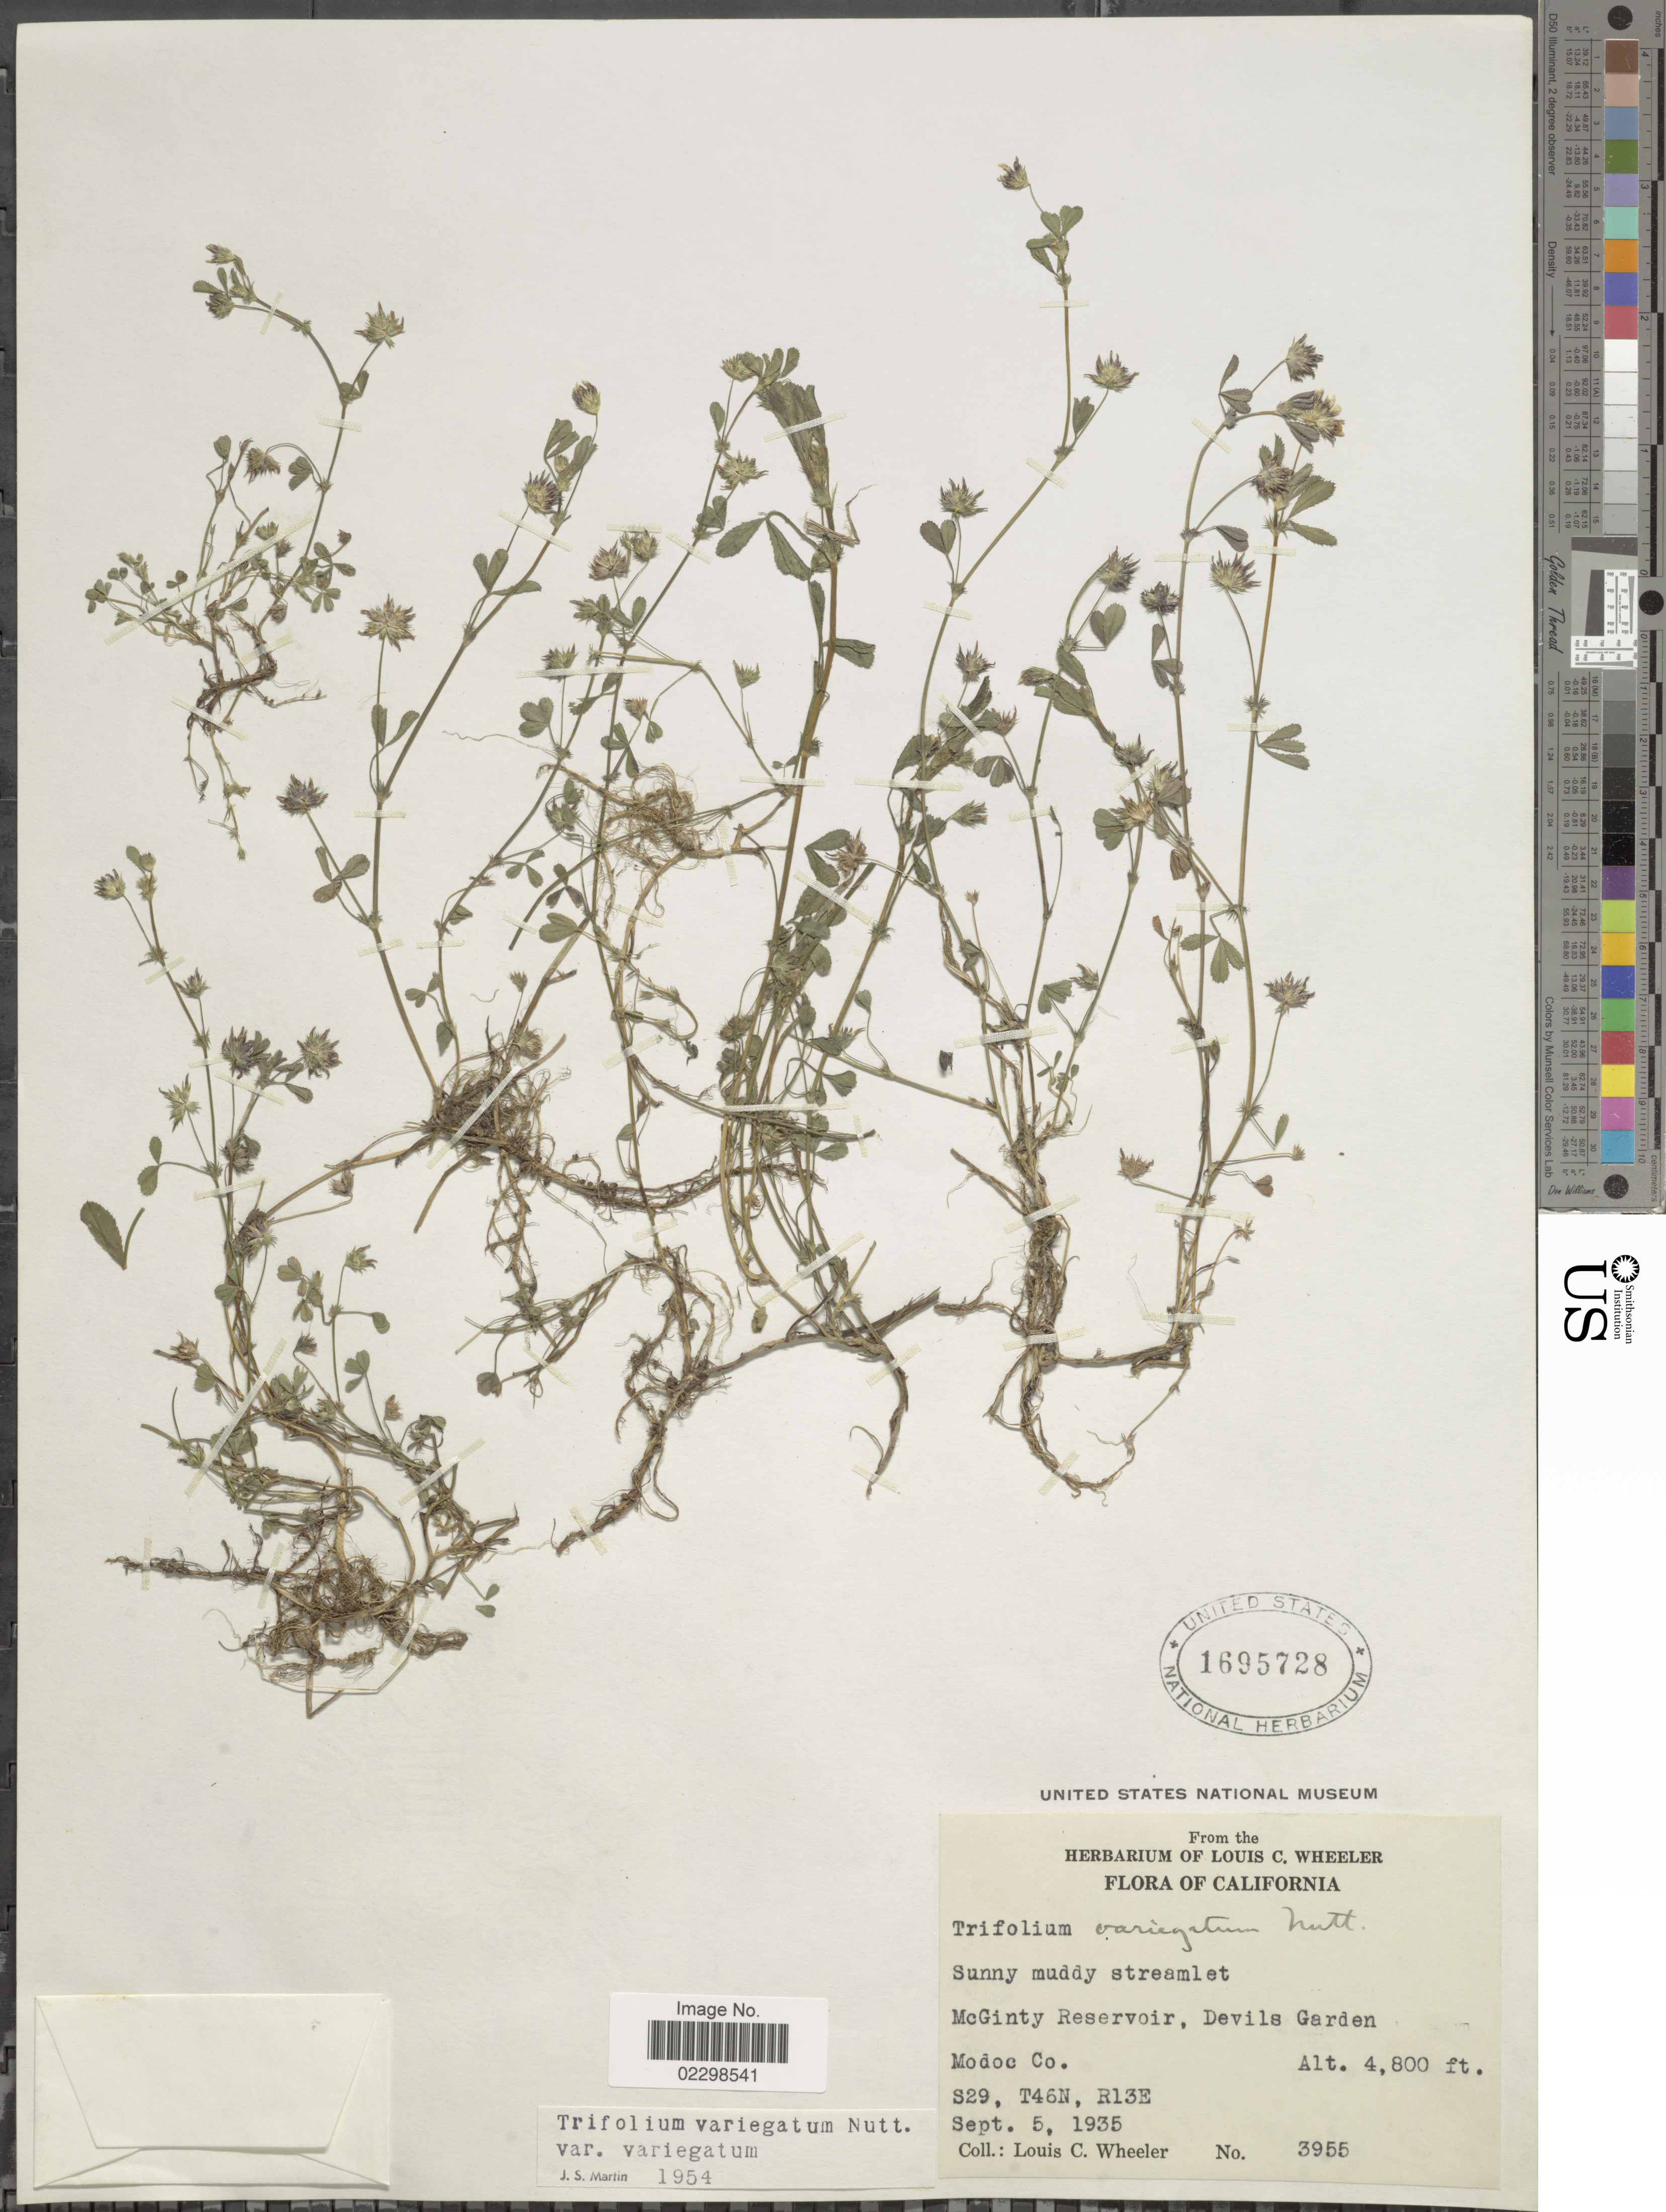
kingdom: Plantae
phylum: Tracheophyta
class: Magnoliopsida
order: Fabales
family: Fabaceae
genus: Trifolium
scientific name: Trifolium variegatum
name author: Nutt.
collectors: L. C. Wheeler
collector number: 3955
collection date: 1935-09-05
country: United States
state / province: California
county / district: Modoc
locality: McGinty Reservoir, Devils Garden, Modoc Co., S29, T46N, R13E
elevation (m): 1463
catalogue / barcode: US 1695728